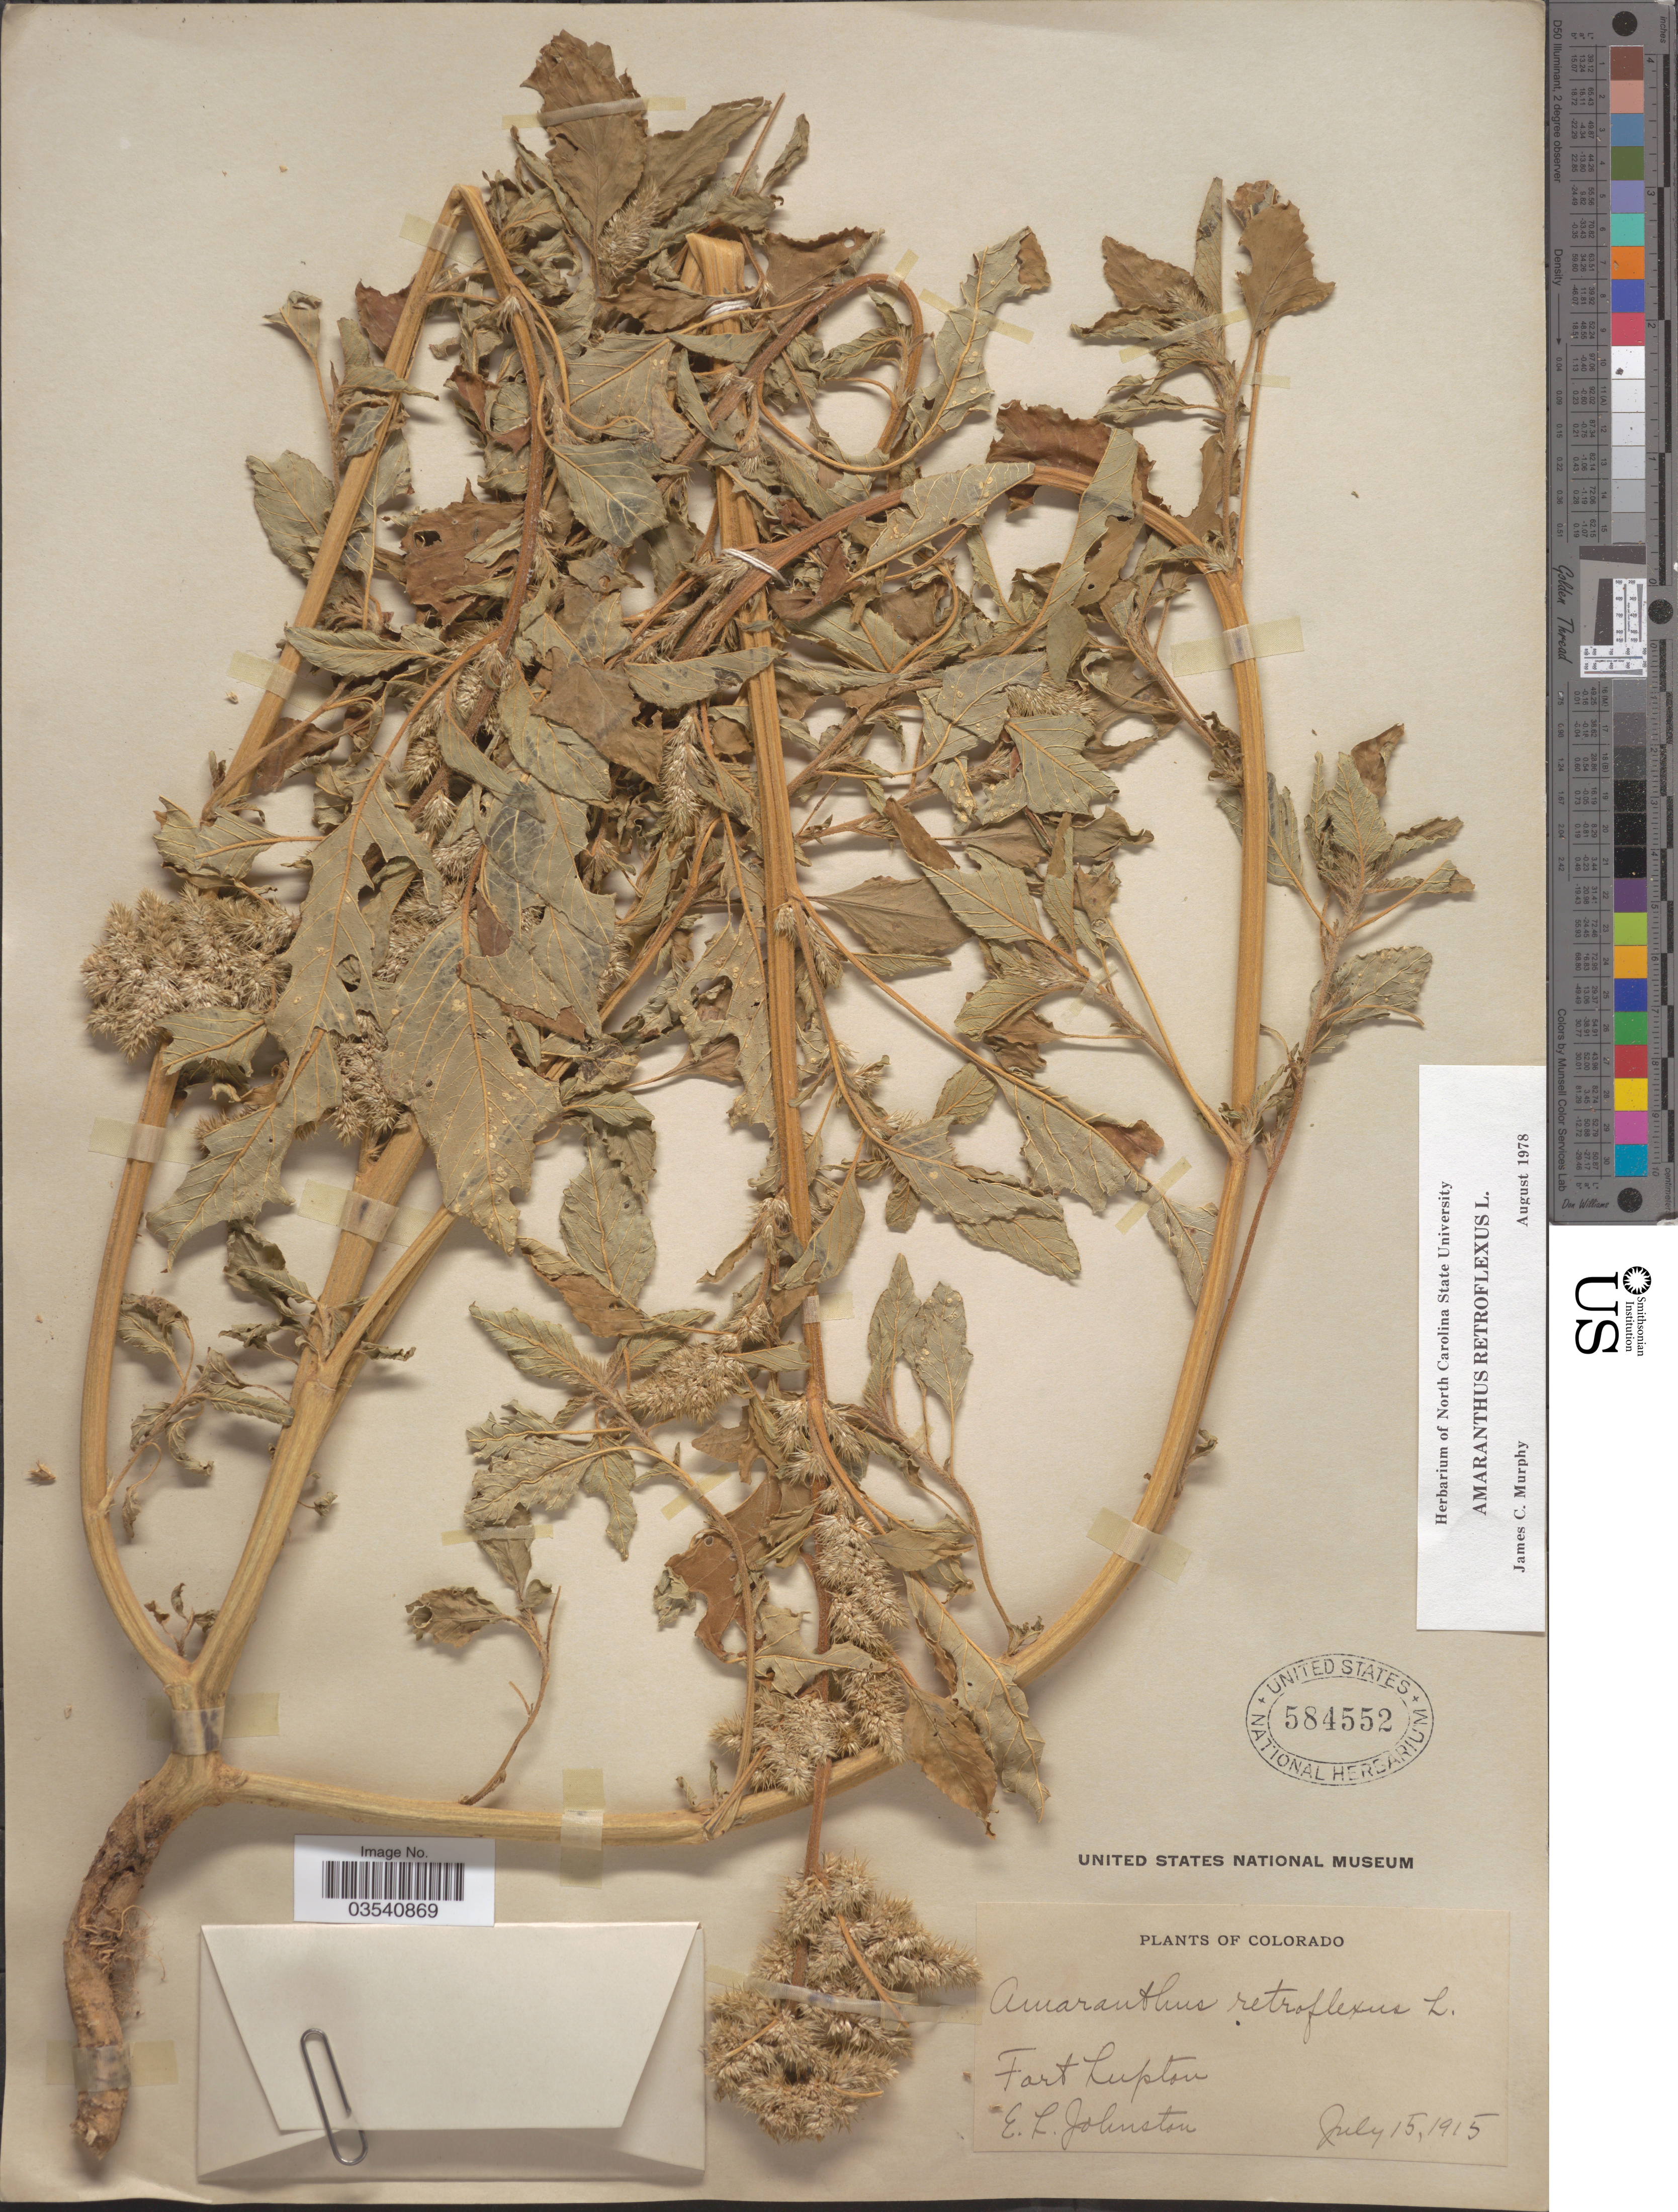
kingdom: Plantae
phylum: Tracheophyta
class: Magnoliopsida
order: Caryophyllales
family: Amaranthaceae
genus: Amaranthus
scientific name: Amaranthus retroflexus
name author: L.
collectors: E. L. Johnston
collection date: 1915-07-15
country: United States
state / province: Colorado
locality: Fort Lupton.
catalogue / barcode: US 584552